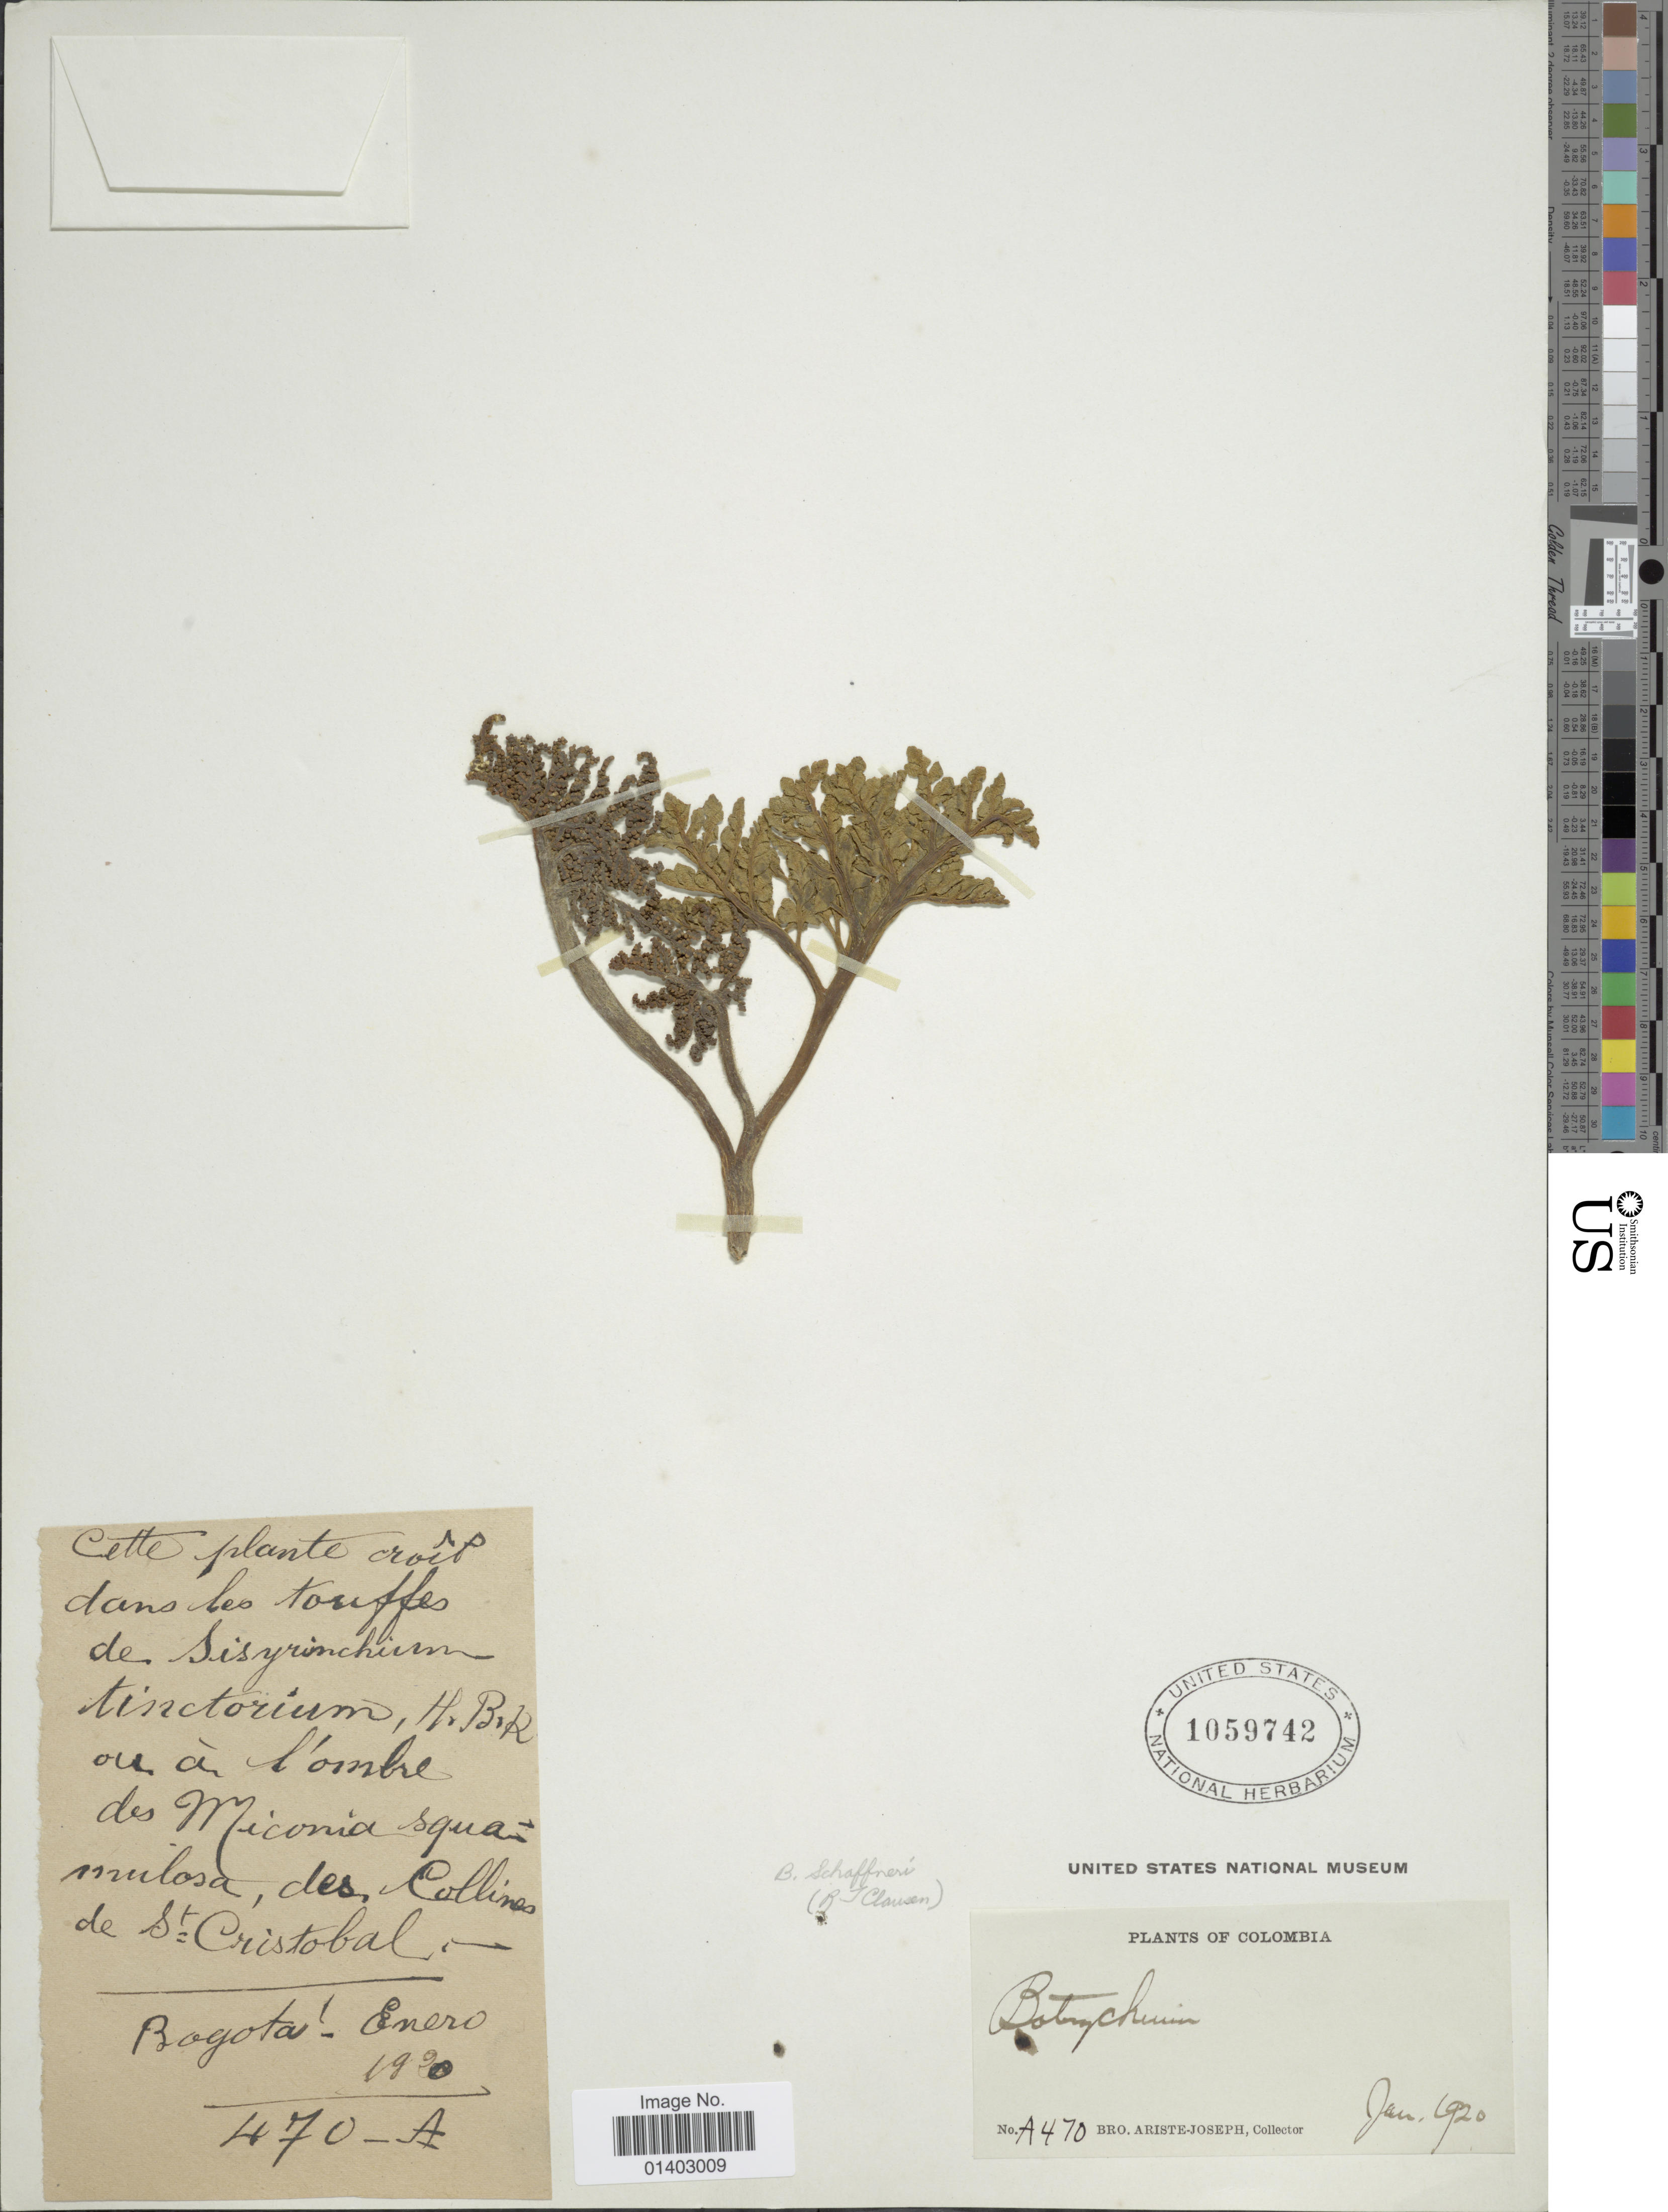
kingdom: Plantae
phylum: Tracheophyta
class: Polypodiopsida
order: Ophioglossales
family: Ophioglossaceae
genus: Botrychium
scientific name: Botrychium schaffneri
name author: Underw.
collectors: Bro. Ariste-Joseph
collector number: A470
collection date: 1920-01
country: Colombia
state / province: Bogota D.C.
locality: des Collines de St Cristobal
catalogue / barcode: US 1059742